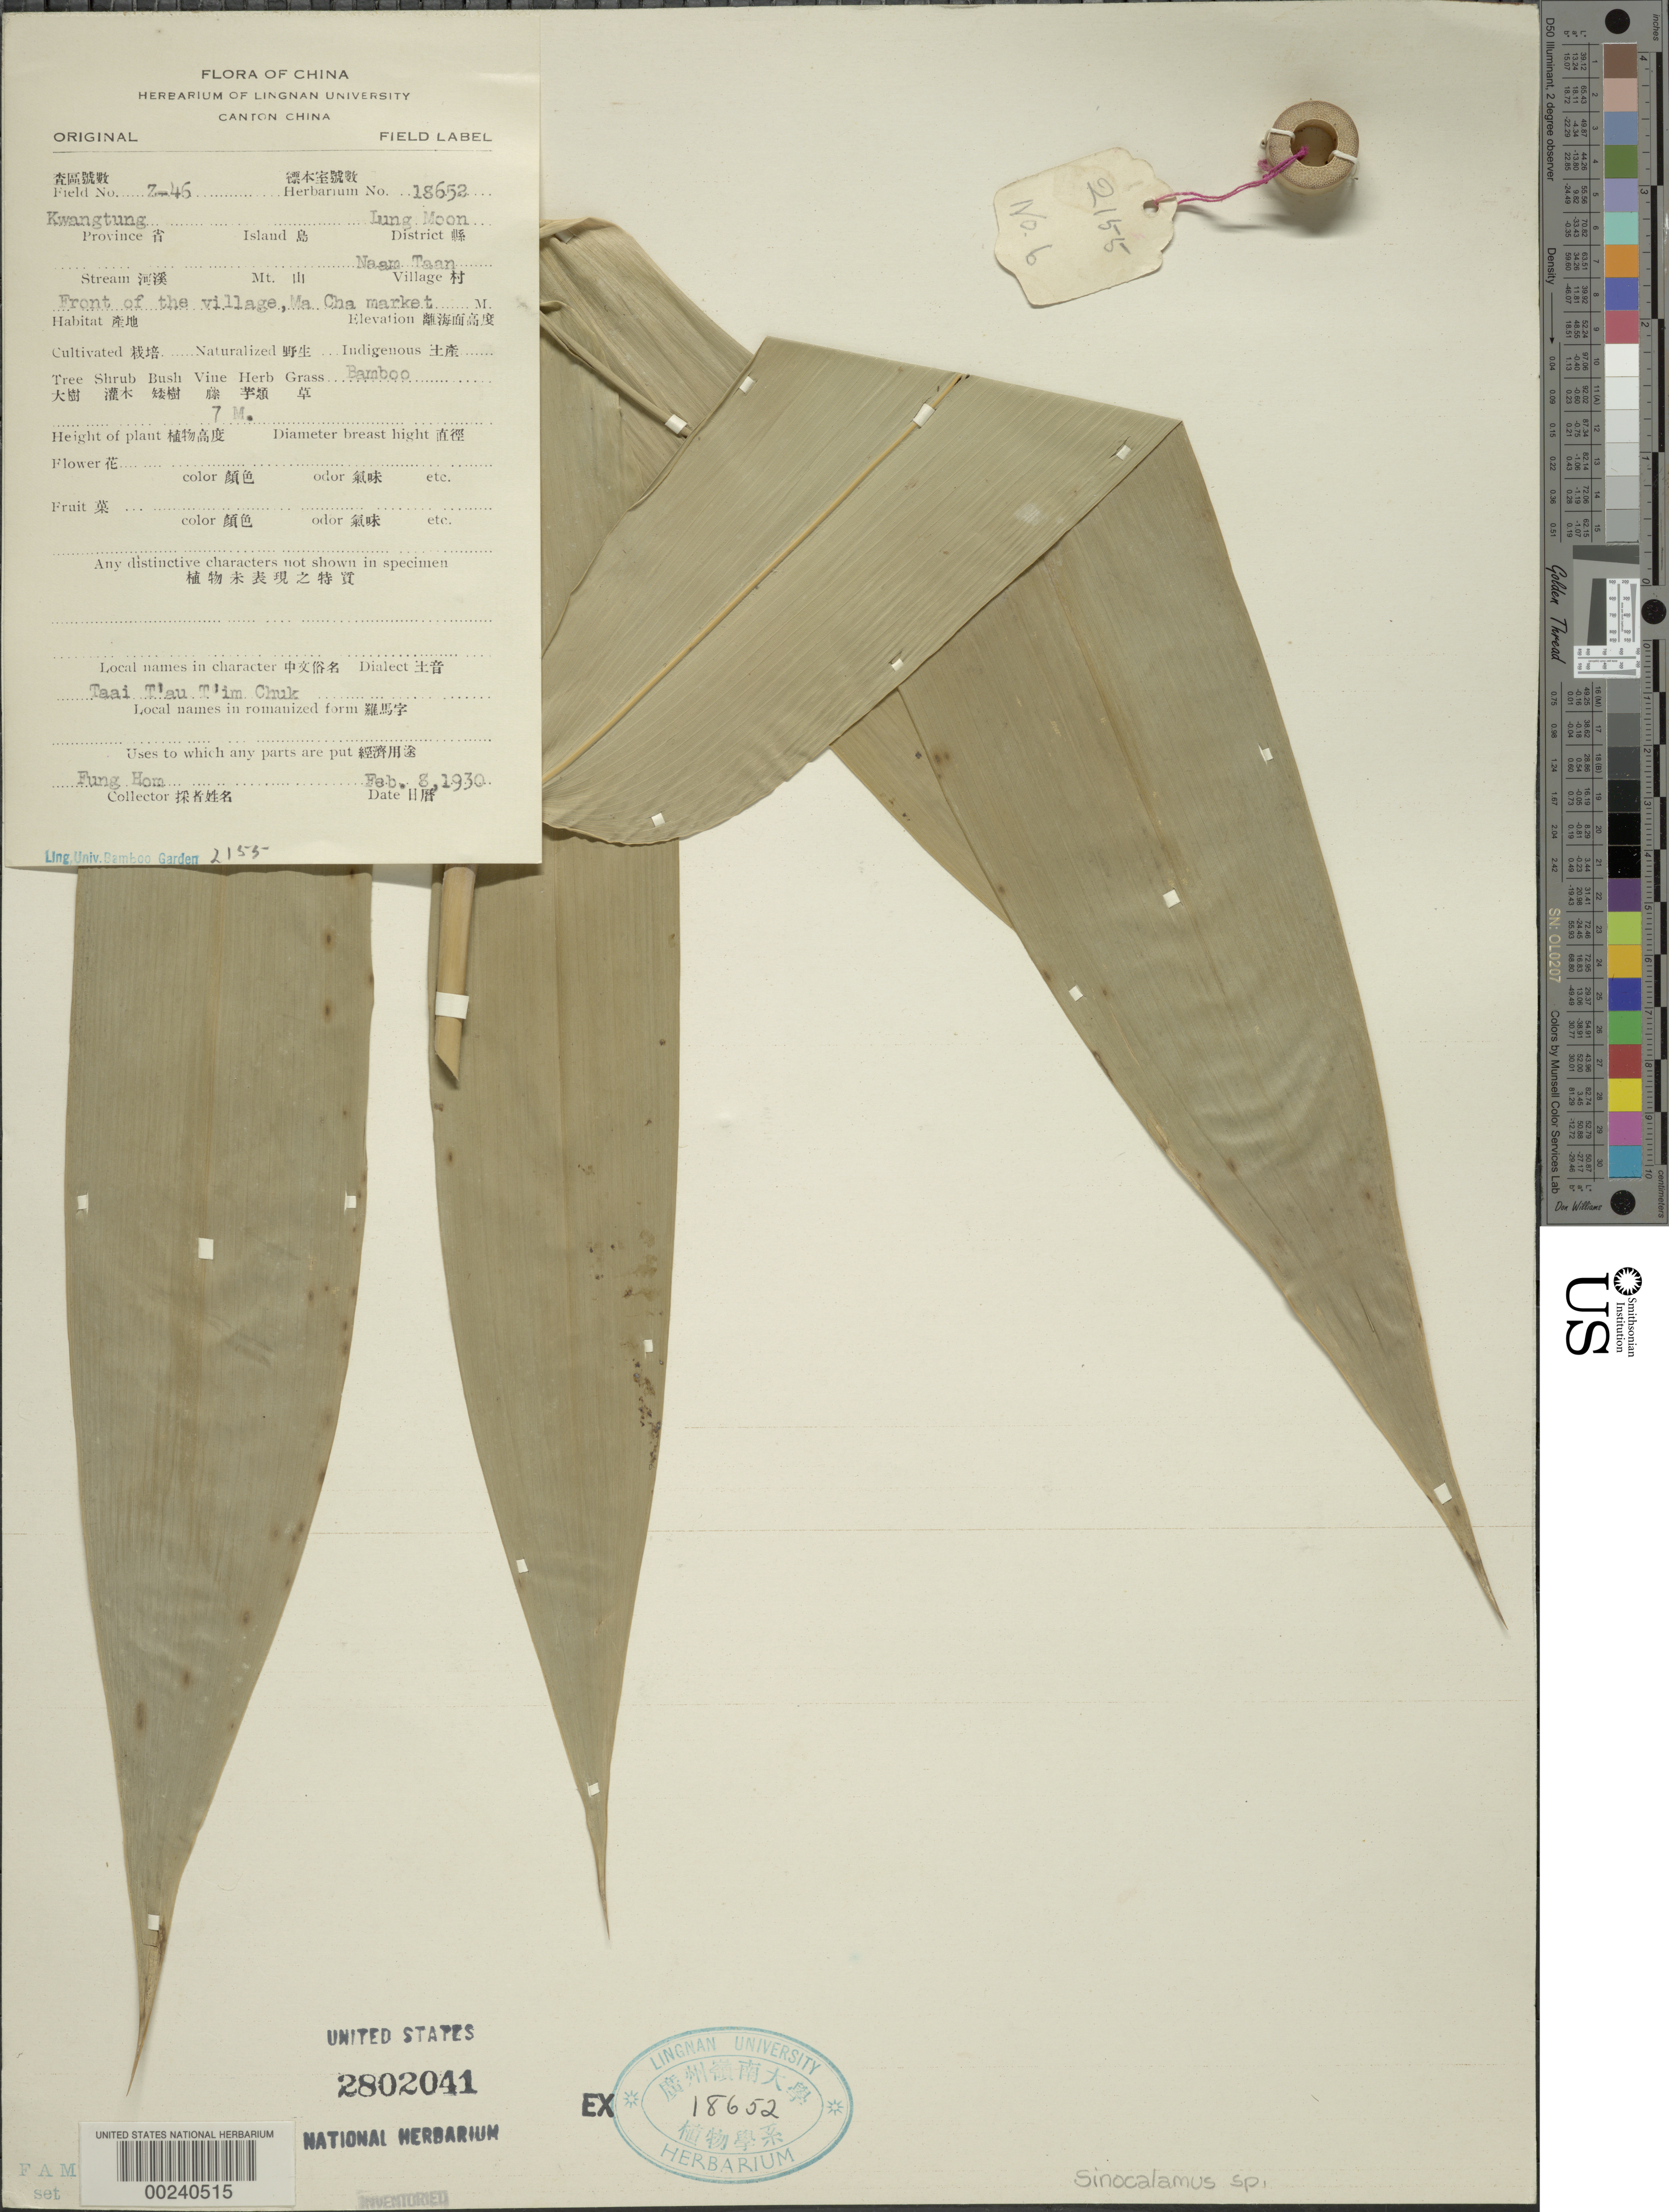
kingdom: Plantae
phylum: Tracheophyta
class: Liliopsida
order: Poales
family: Poaceae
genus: Sinocalamus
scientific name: Sinocalamus sp.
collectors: H. L. Fung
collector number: Z-46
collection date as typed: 08 Feb 1930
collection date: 1930-02-08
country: China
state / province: Guangdong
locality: Lung Moon, Naam Taan, front of the villange, Ma Cha market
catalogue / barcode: US 2802041